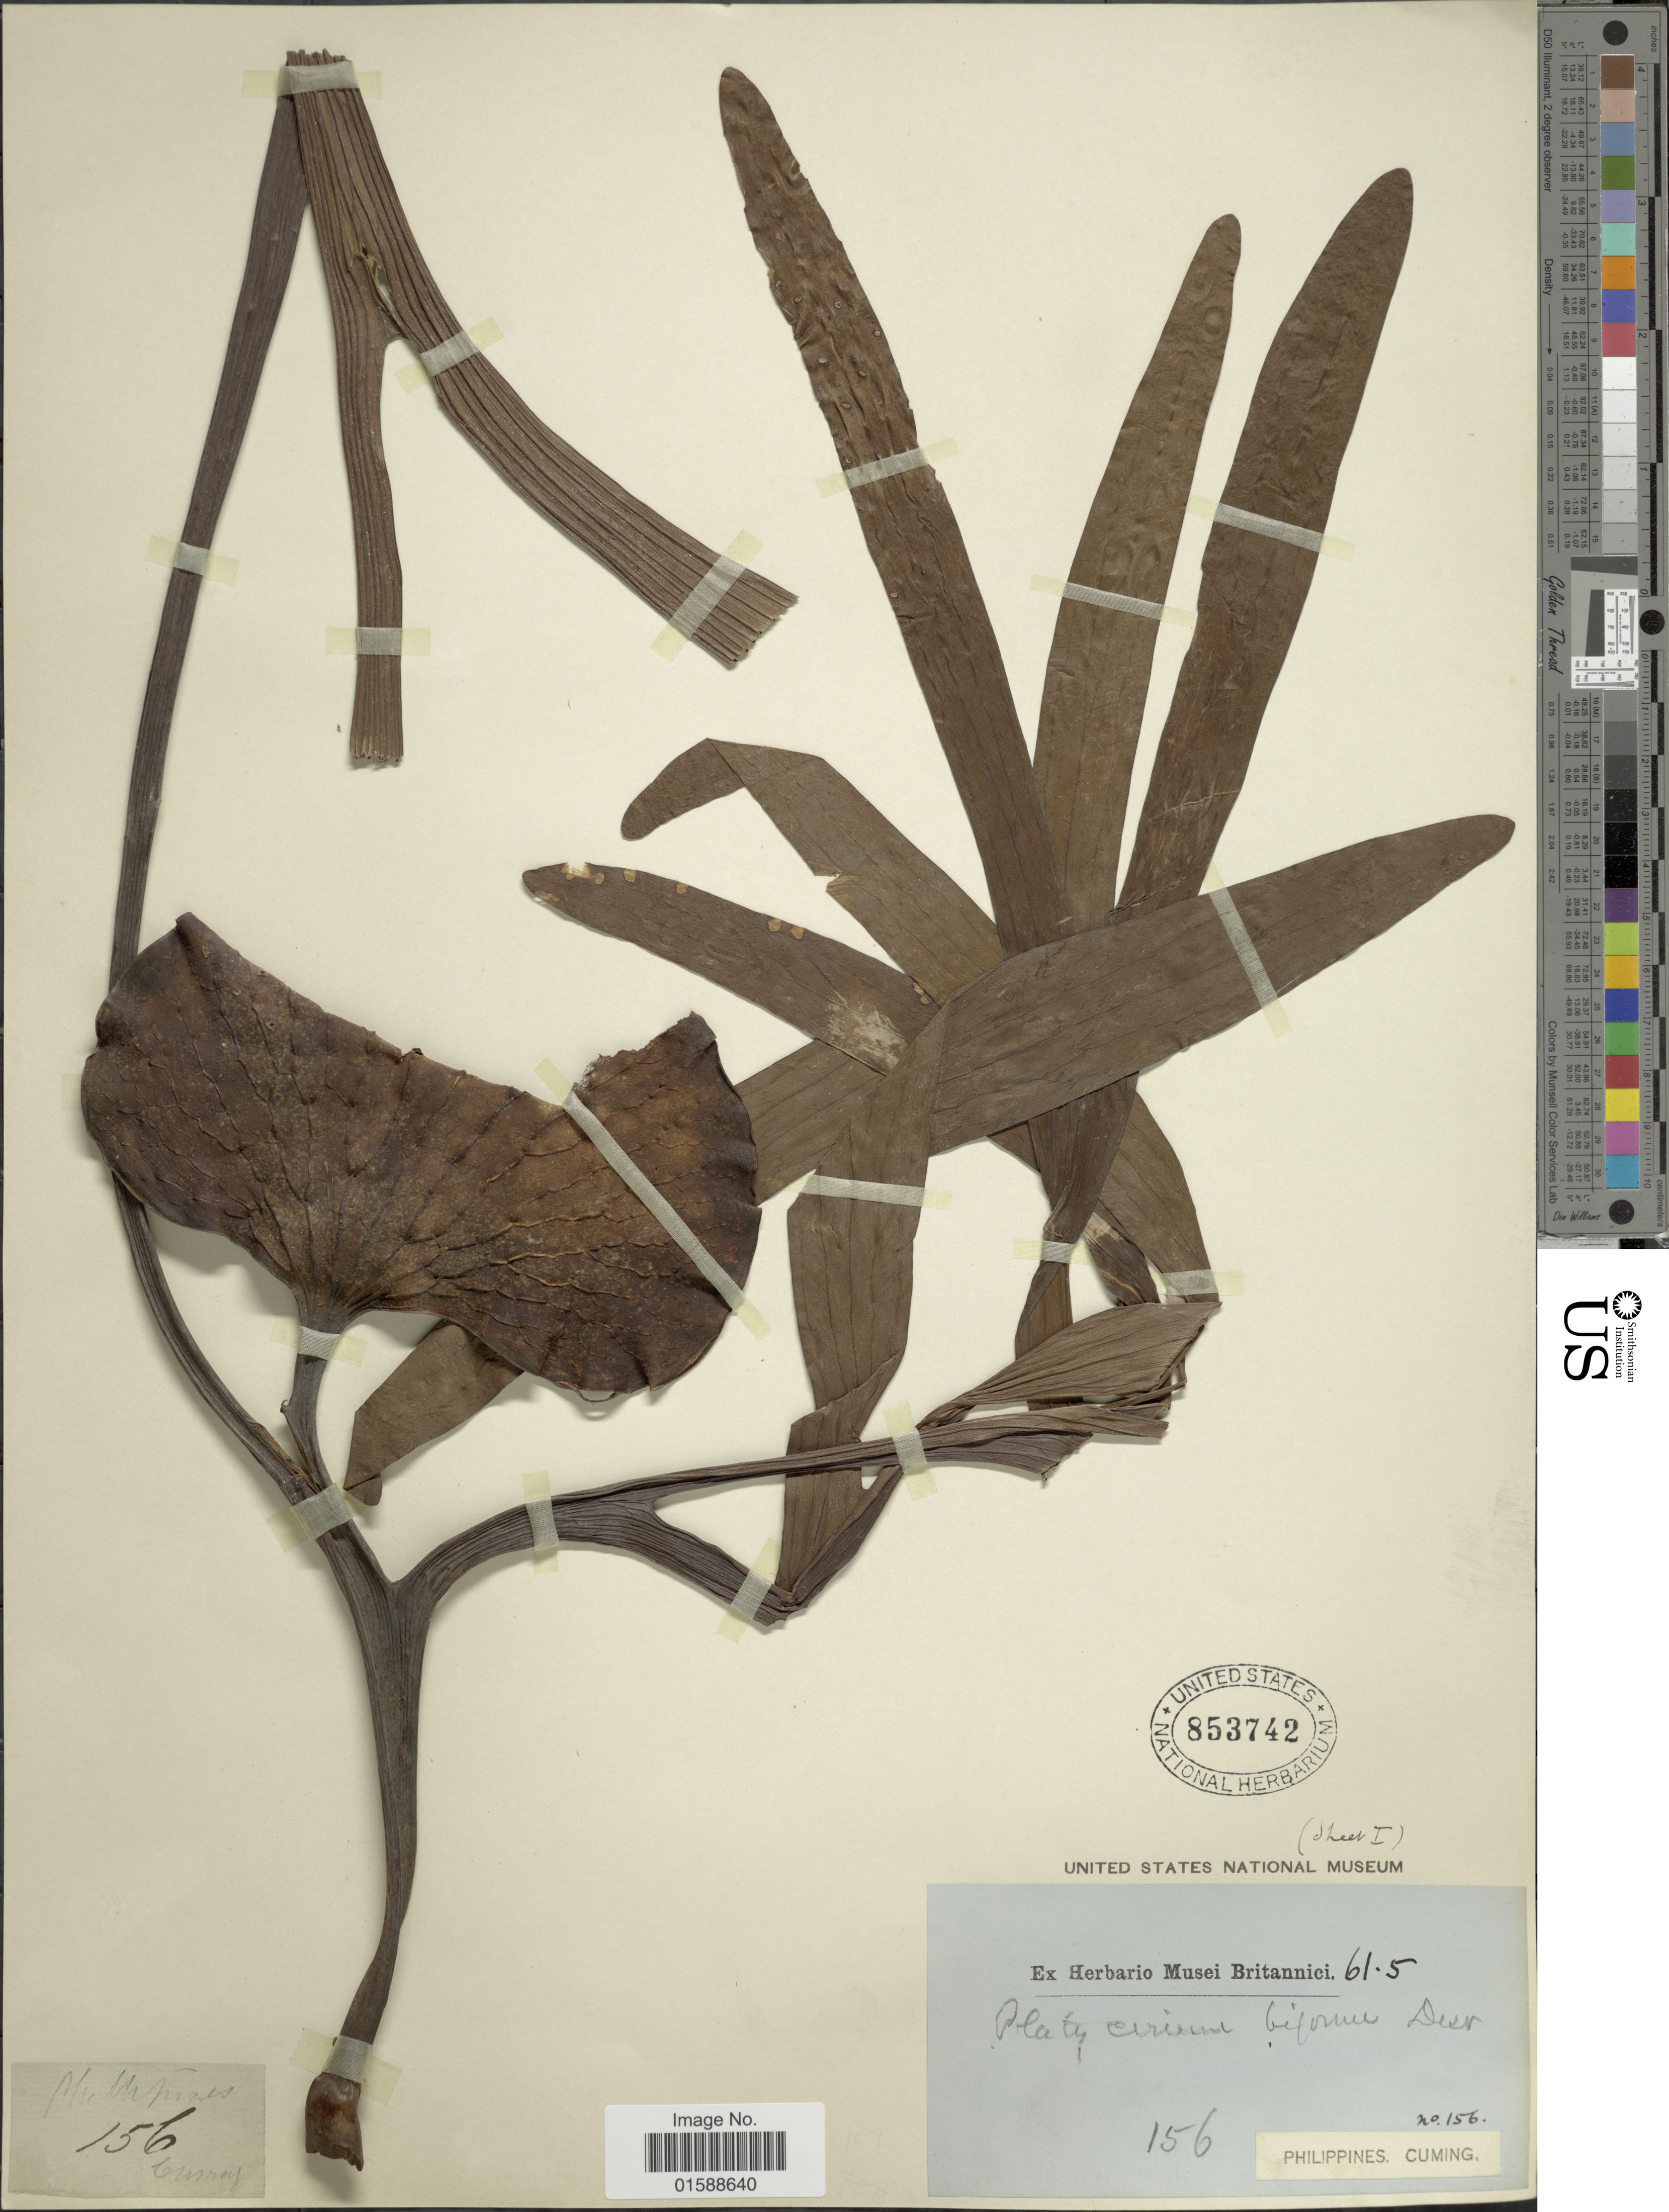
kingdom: Plantae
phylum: Tracheophyta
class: Polypodiopsida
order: Polypodiales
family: Polypodiaceae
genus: Platycerium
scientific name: Platycerium coronarium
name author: (K.D. Koenig ex O.F. Müll.) Desv.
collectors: -. Cuming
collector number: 156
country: Philippines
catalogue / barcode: US 853742